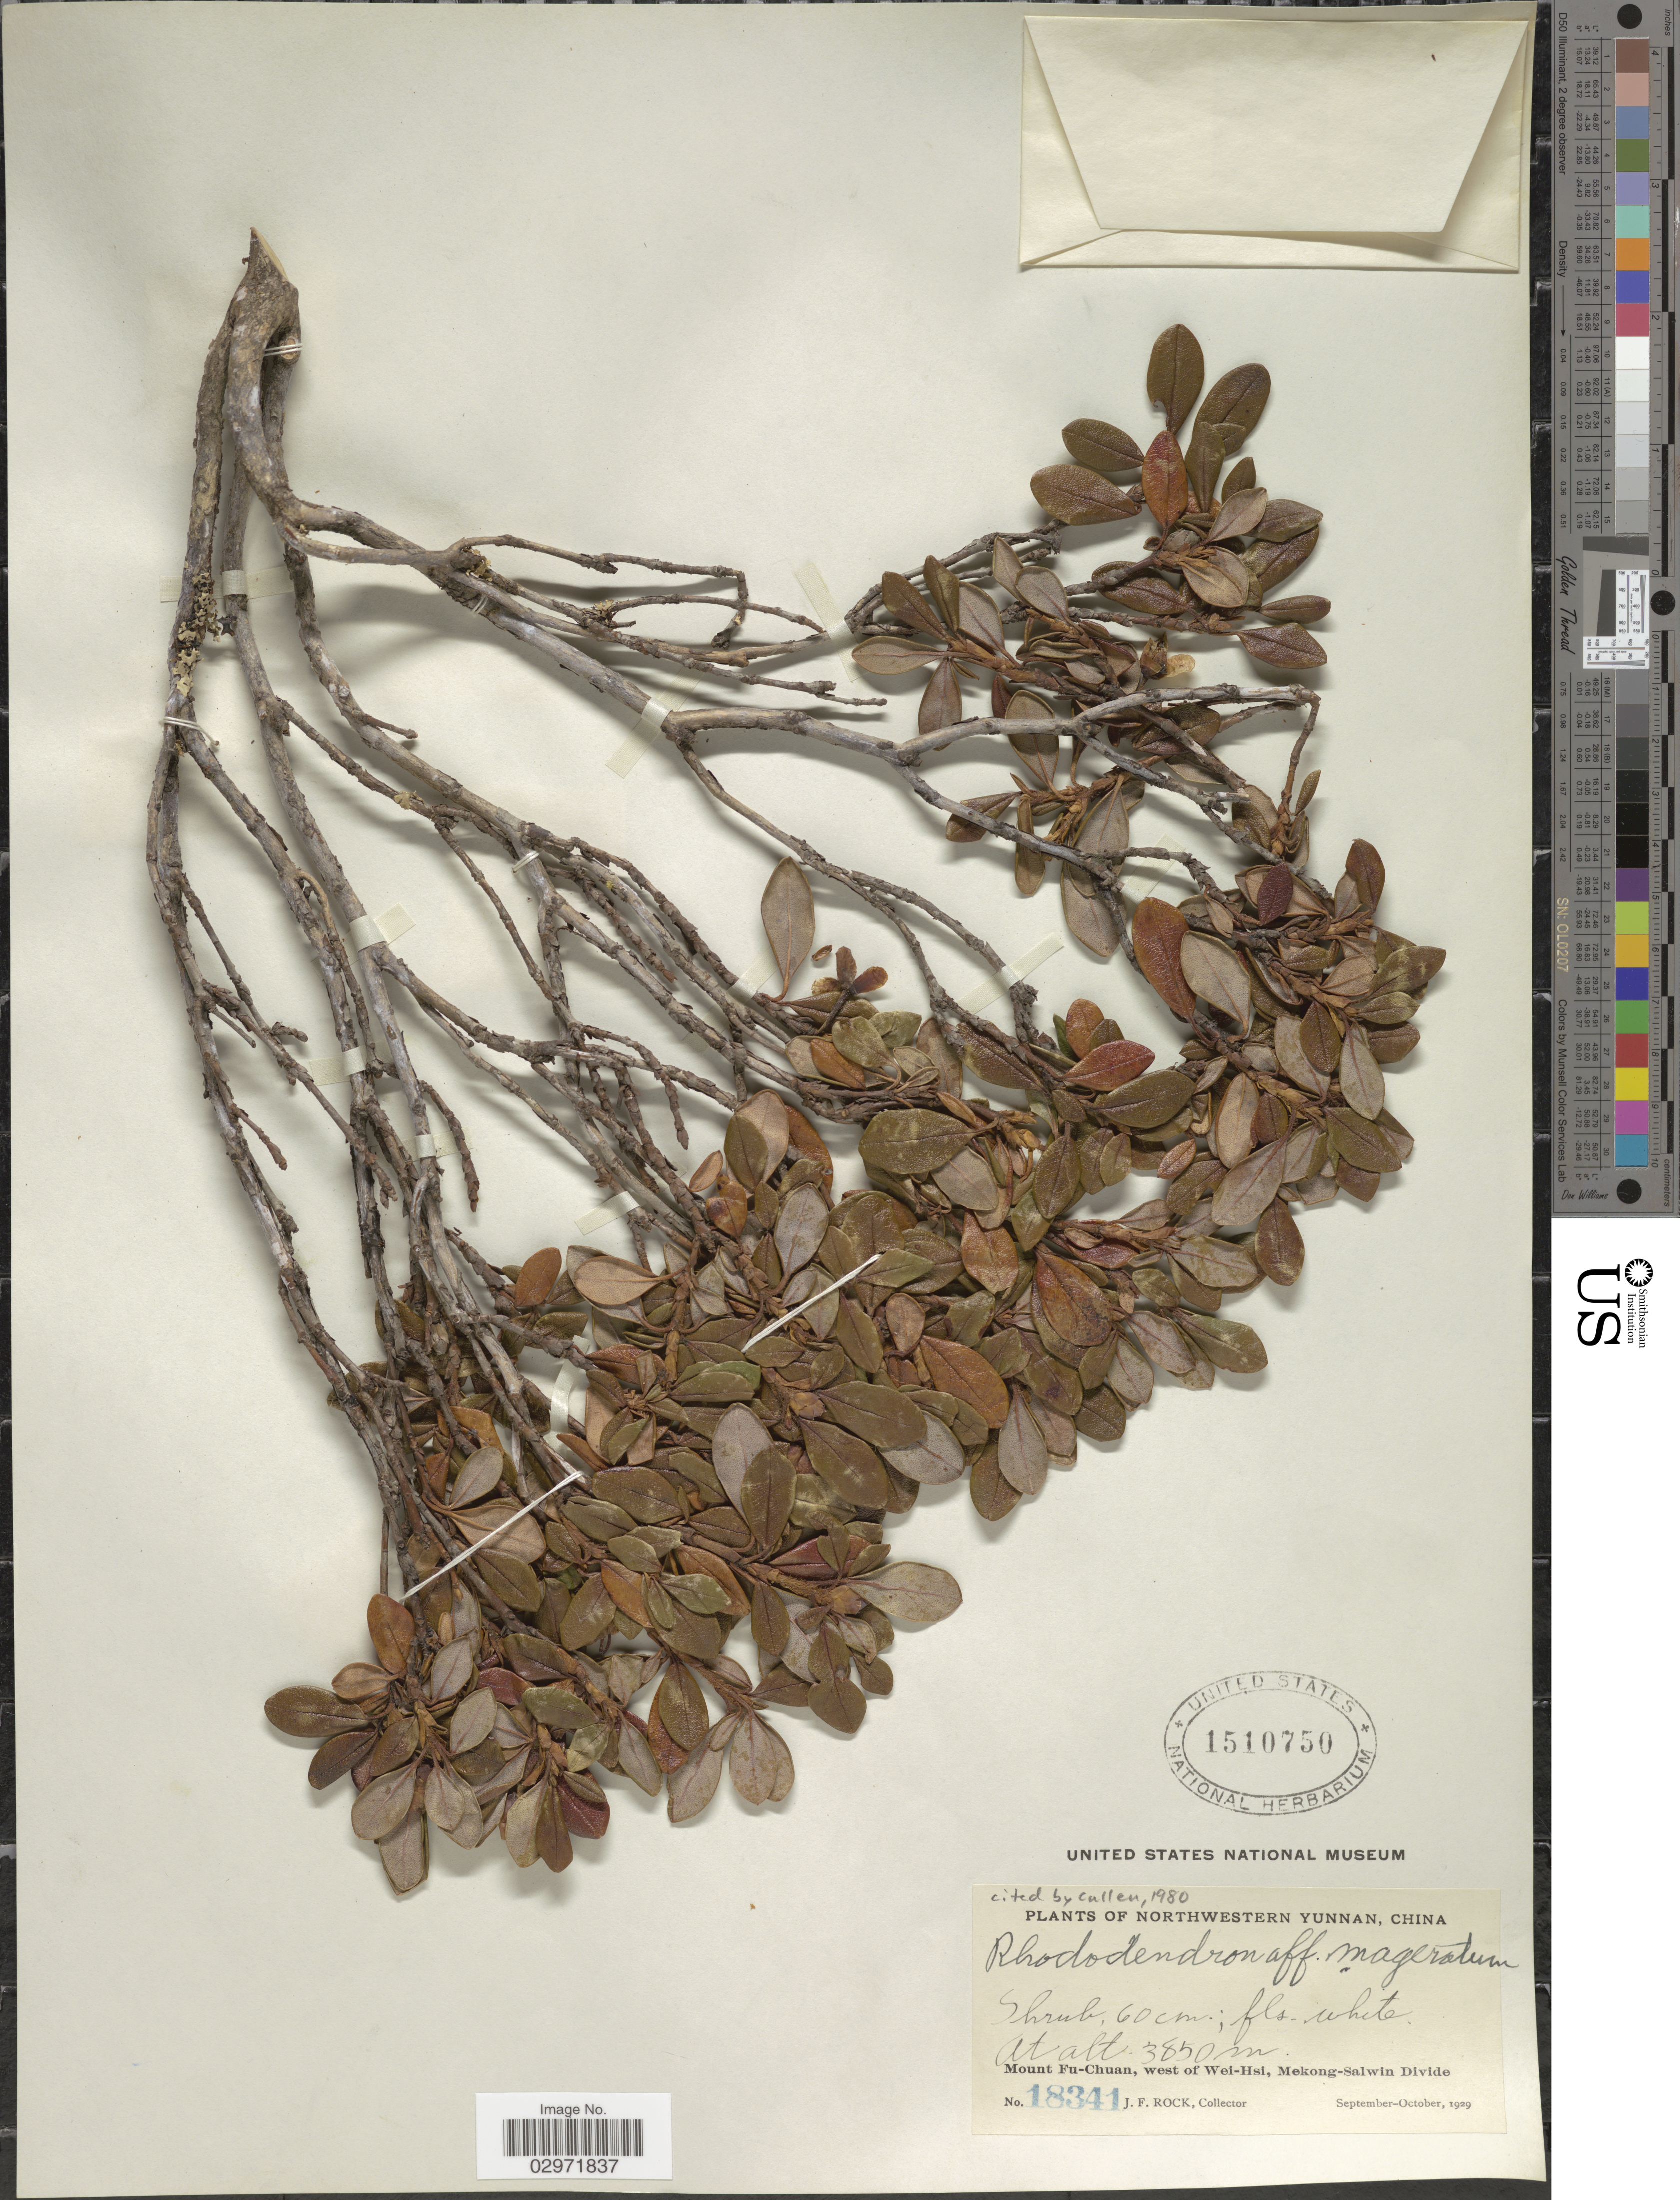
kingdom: Plantae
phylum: Tracheophyta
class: Magnoliopsida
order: Ericales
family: Ericaceae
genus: Rhododendron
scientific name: Rhododendron megeratum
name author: Balf. f. & Forrest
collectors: J. F. Rock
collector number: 18341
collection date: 1929-09/1929-10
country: China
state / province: Yunnan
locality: Northwestern Yunnan, Mount Fu-Chuan, west of Wei-Hsi, Mekong-Salwin Divide.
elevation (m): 3850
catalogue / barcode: US 1510750